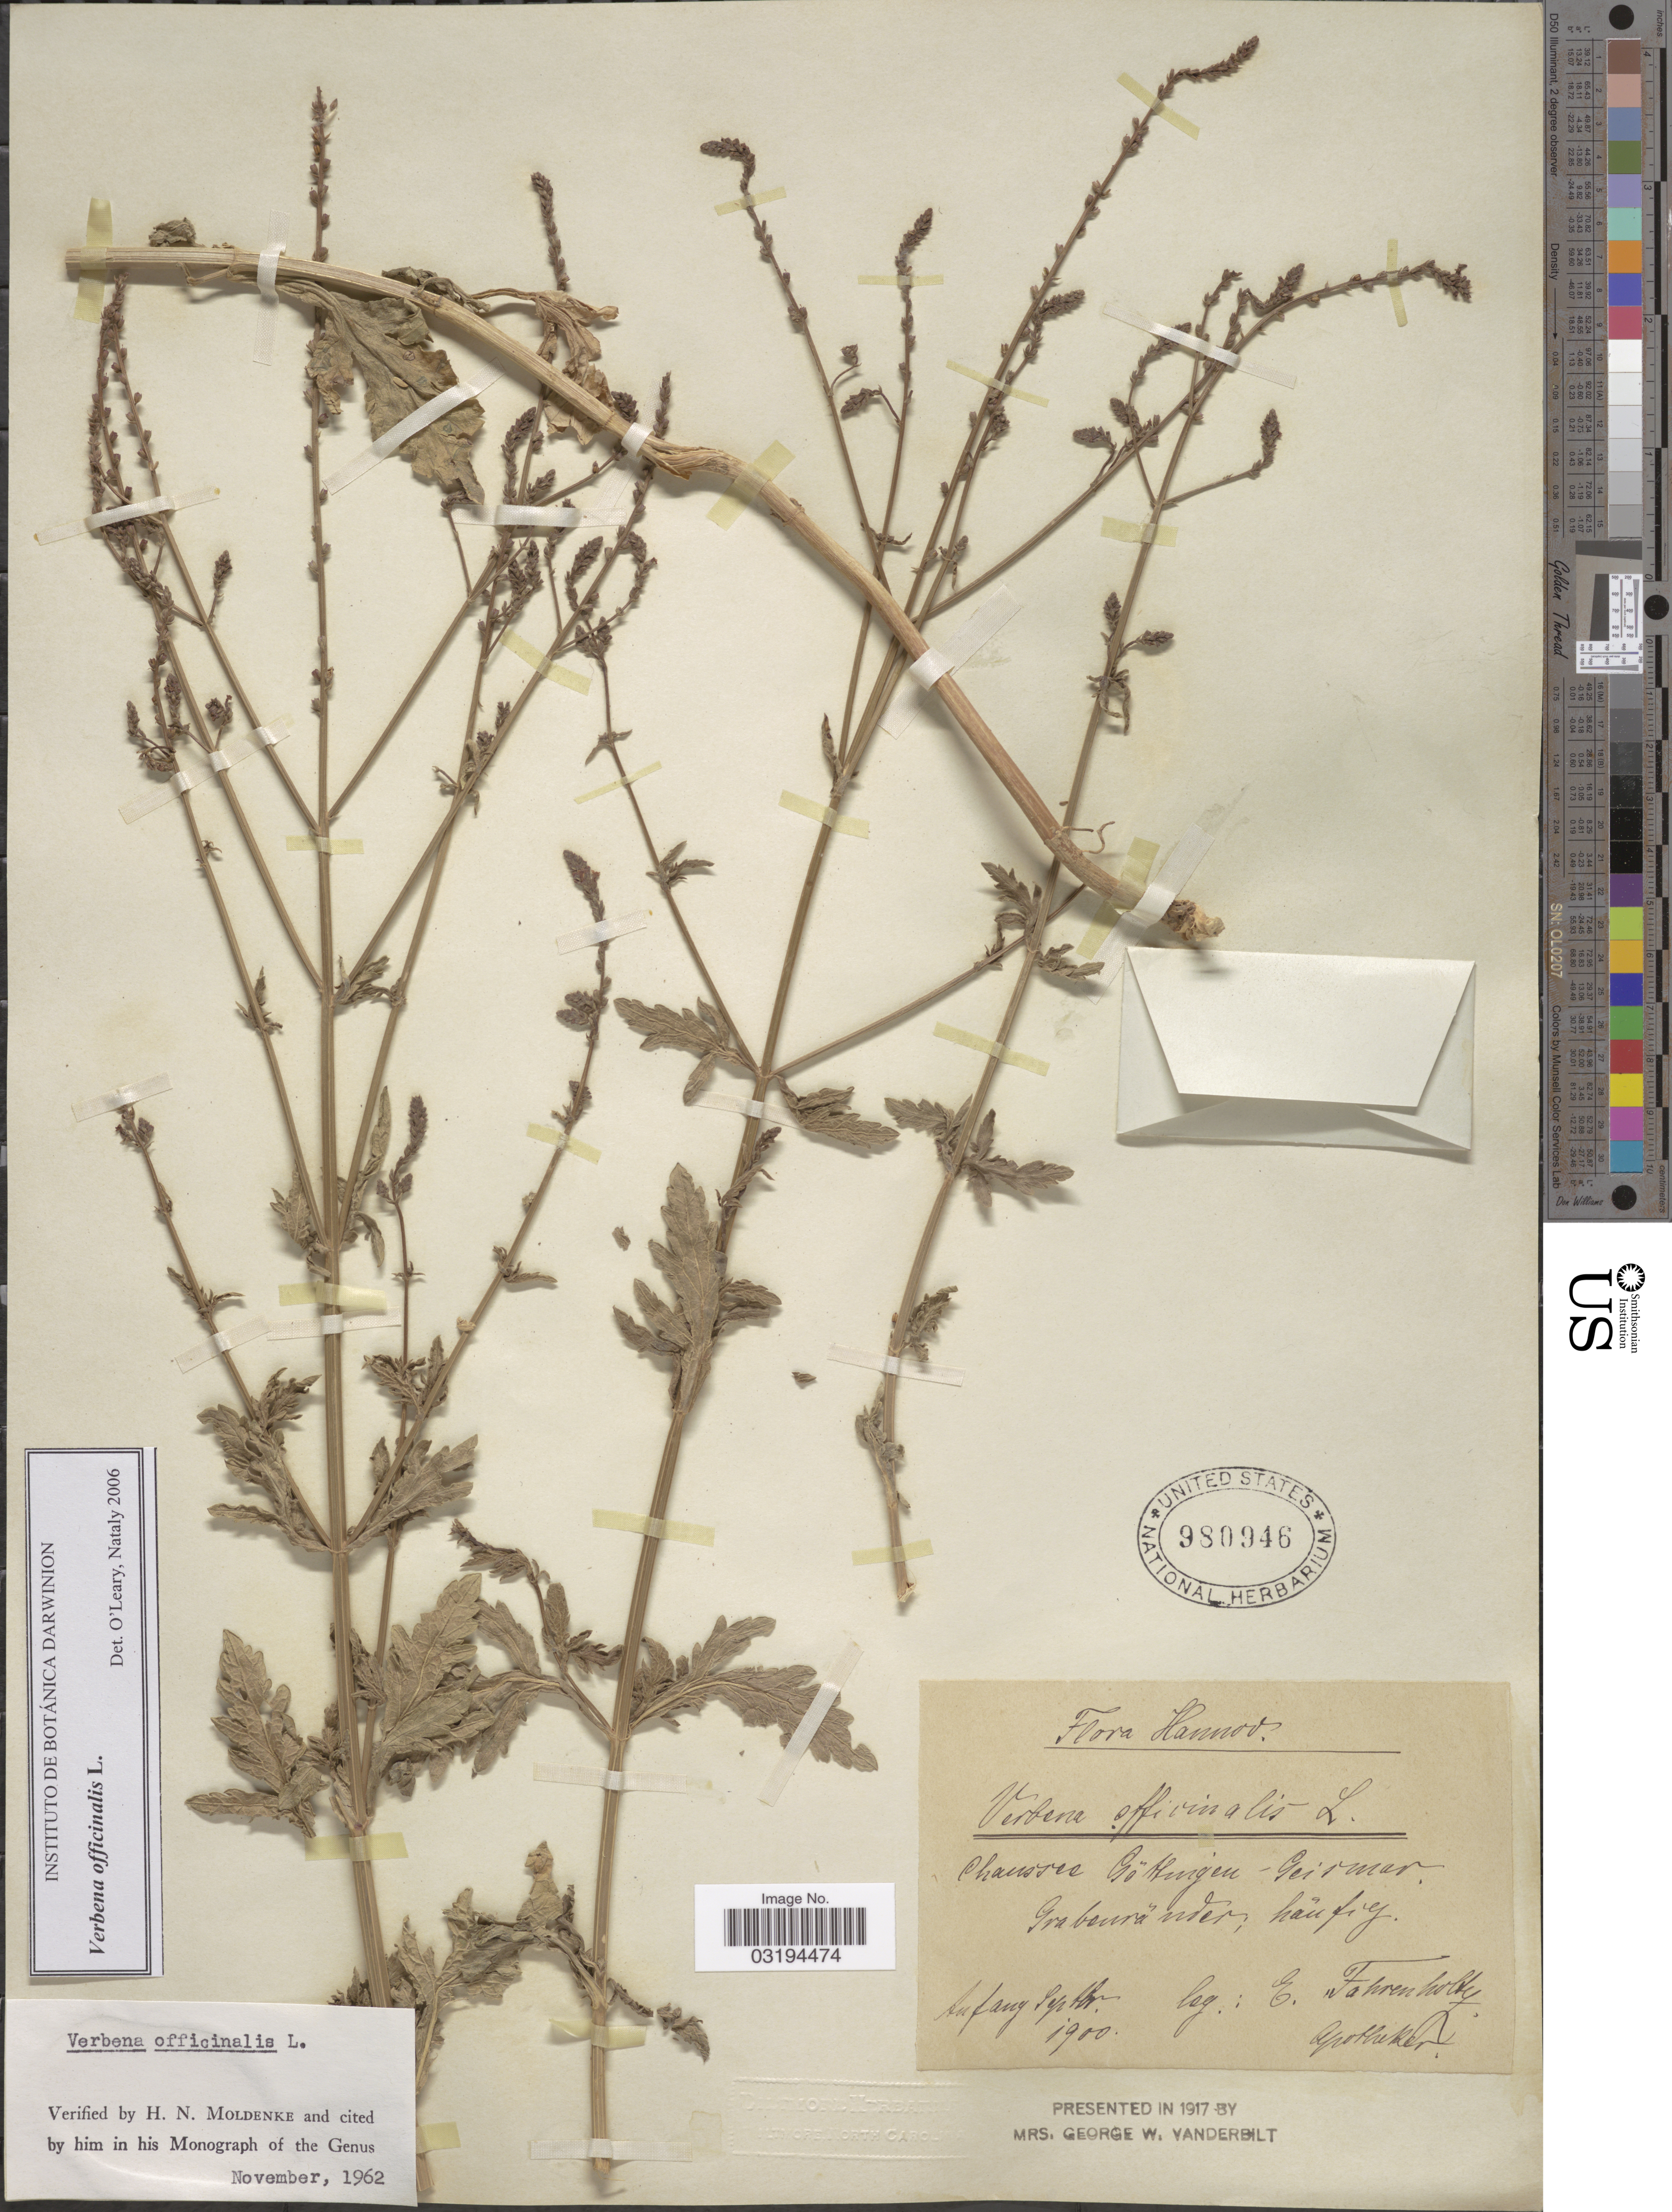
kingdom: Plantae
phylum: Tracheophyta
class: Magnoliopsida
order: Lamiales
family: Verbenaceae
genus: Verbena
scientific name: Verbena officinalis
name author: L.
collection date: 1900-09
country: Germany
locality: Hannov, Phaussea [interpreted] Göttingen - Geirmar [interpreted], Grabourãnder [interpreted].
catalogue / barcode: US 980946